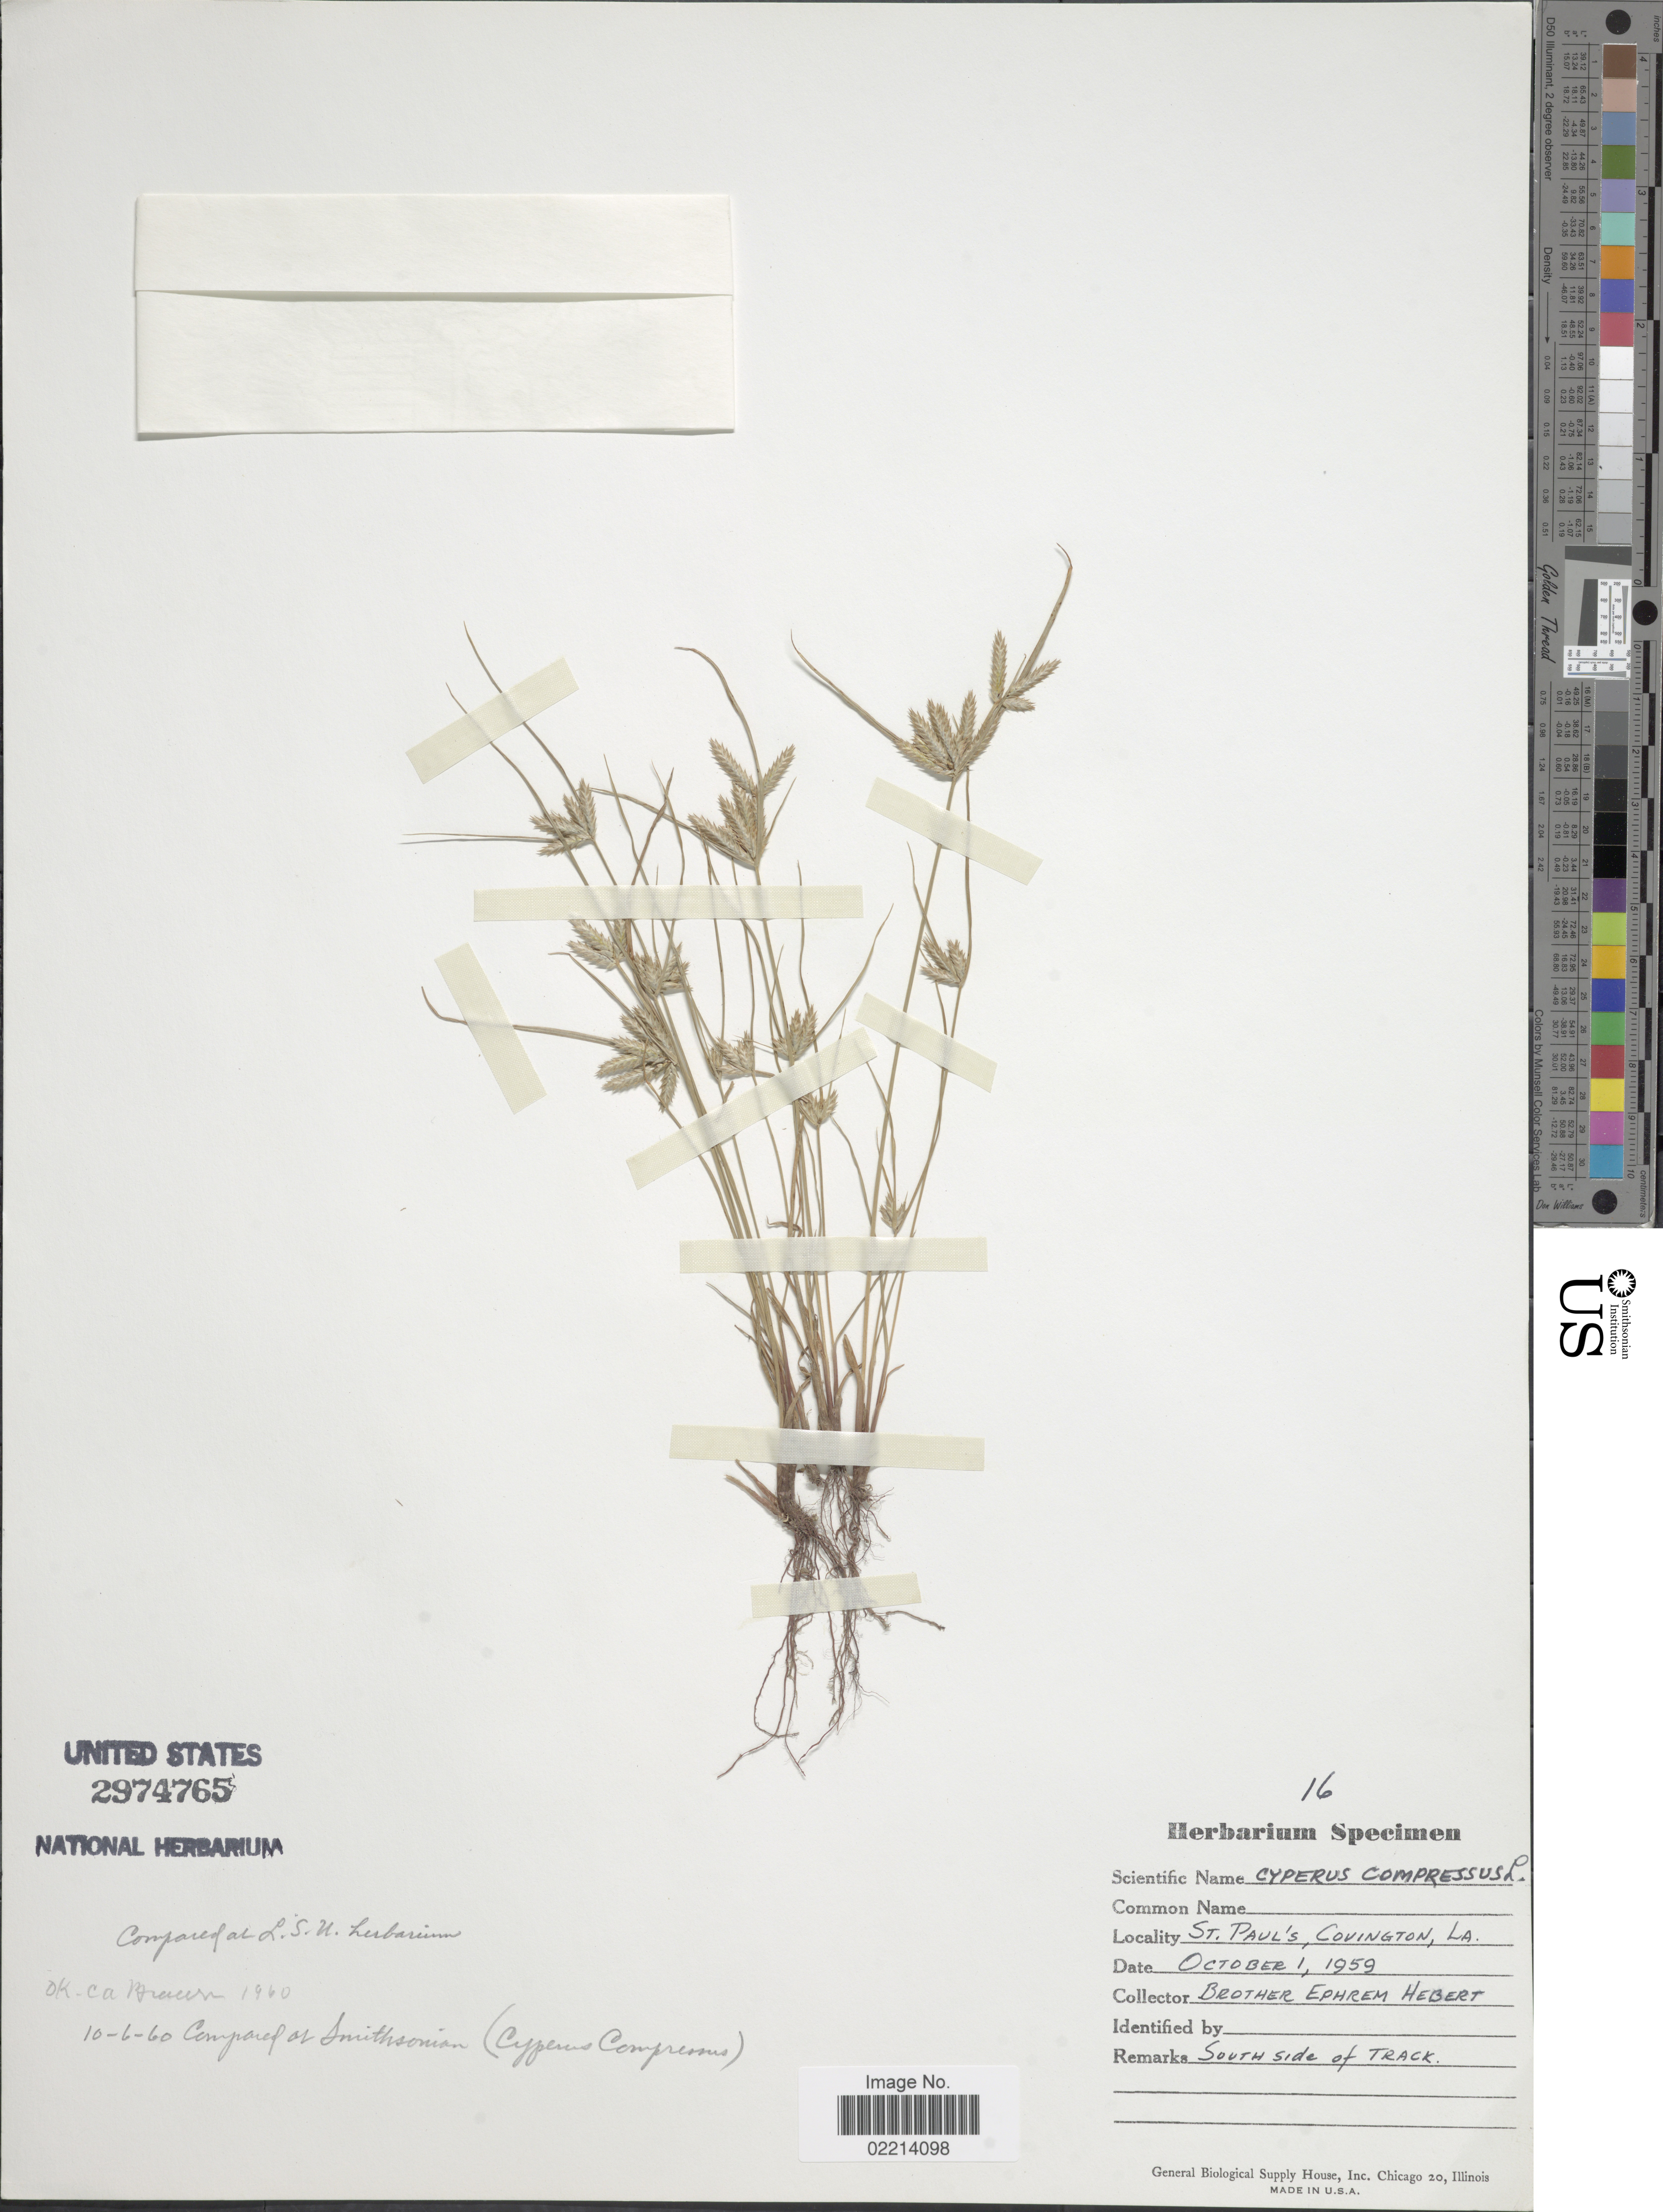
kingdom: Plantae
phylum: Tracheophyta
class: Liliopsida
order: Poales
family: Cyperaceae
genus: Cyperus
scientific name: Cyperus compressus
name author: L.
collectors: E. Hebert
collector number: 16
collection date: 1959-10-01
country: United States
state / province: Louisiana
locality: St. Paul's, Covington, La.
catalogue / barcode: US 2974765